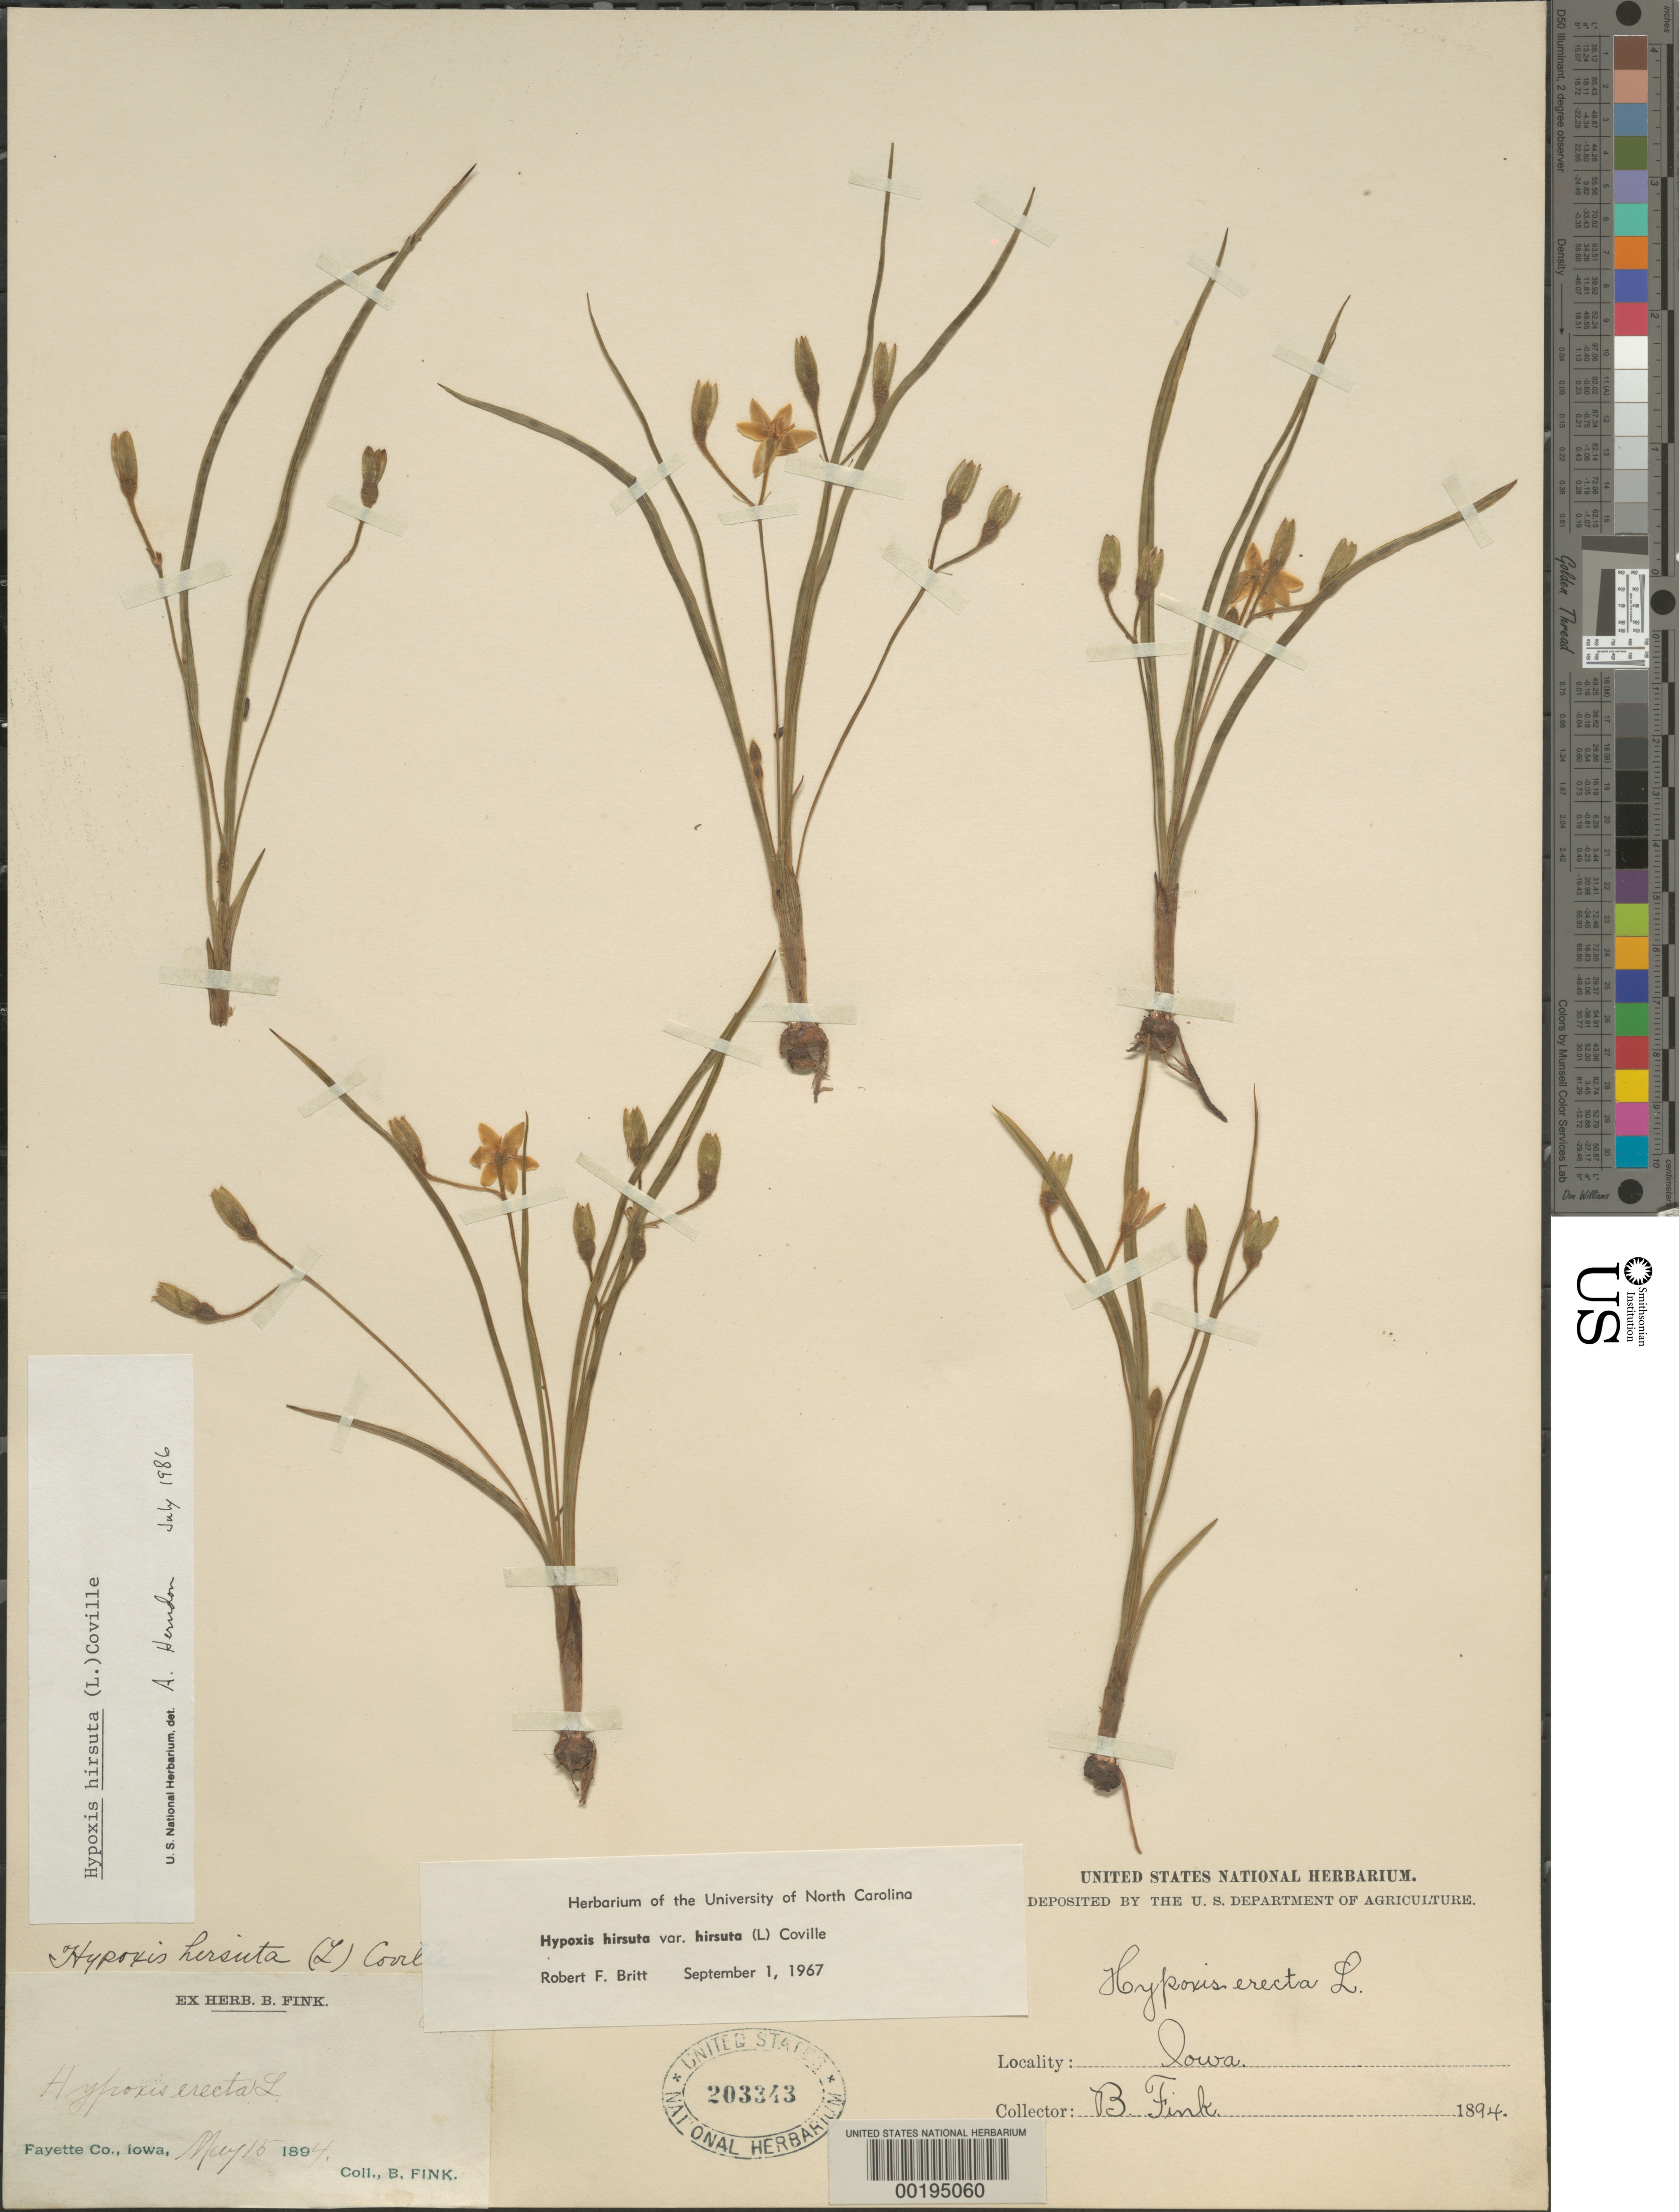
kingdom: Plantae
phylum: Tracheophyta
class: Liliopsida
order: Asparagales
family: Hypoxidaceae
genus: Hypoxis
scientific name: Hypoxis hirsuta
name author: (L.) Coville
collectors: B. Fisk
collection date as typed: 15 May 1894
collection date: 1894-05-15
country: United States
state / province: Iowa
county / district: Fayette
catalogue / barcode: US 203343